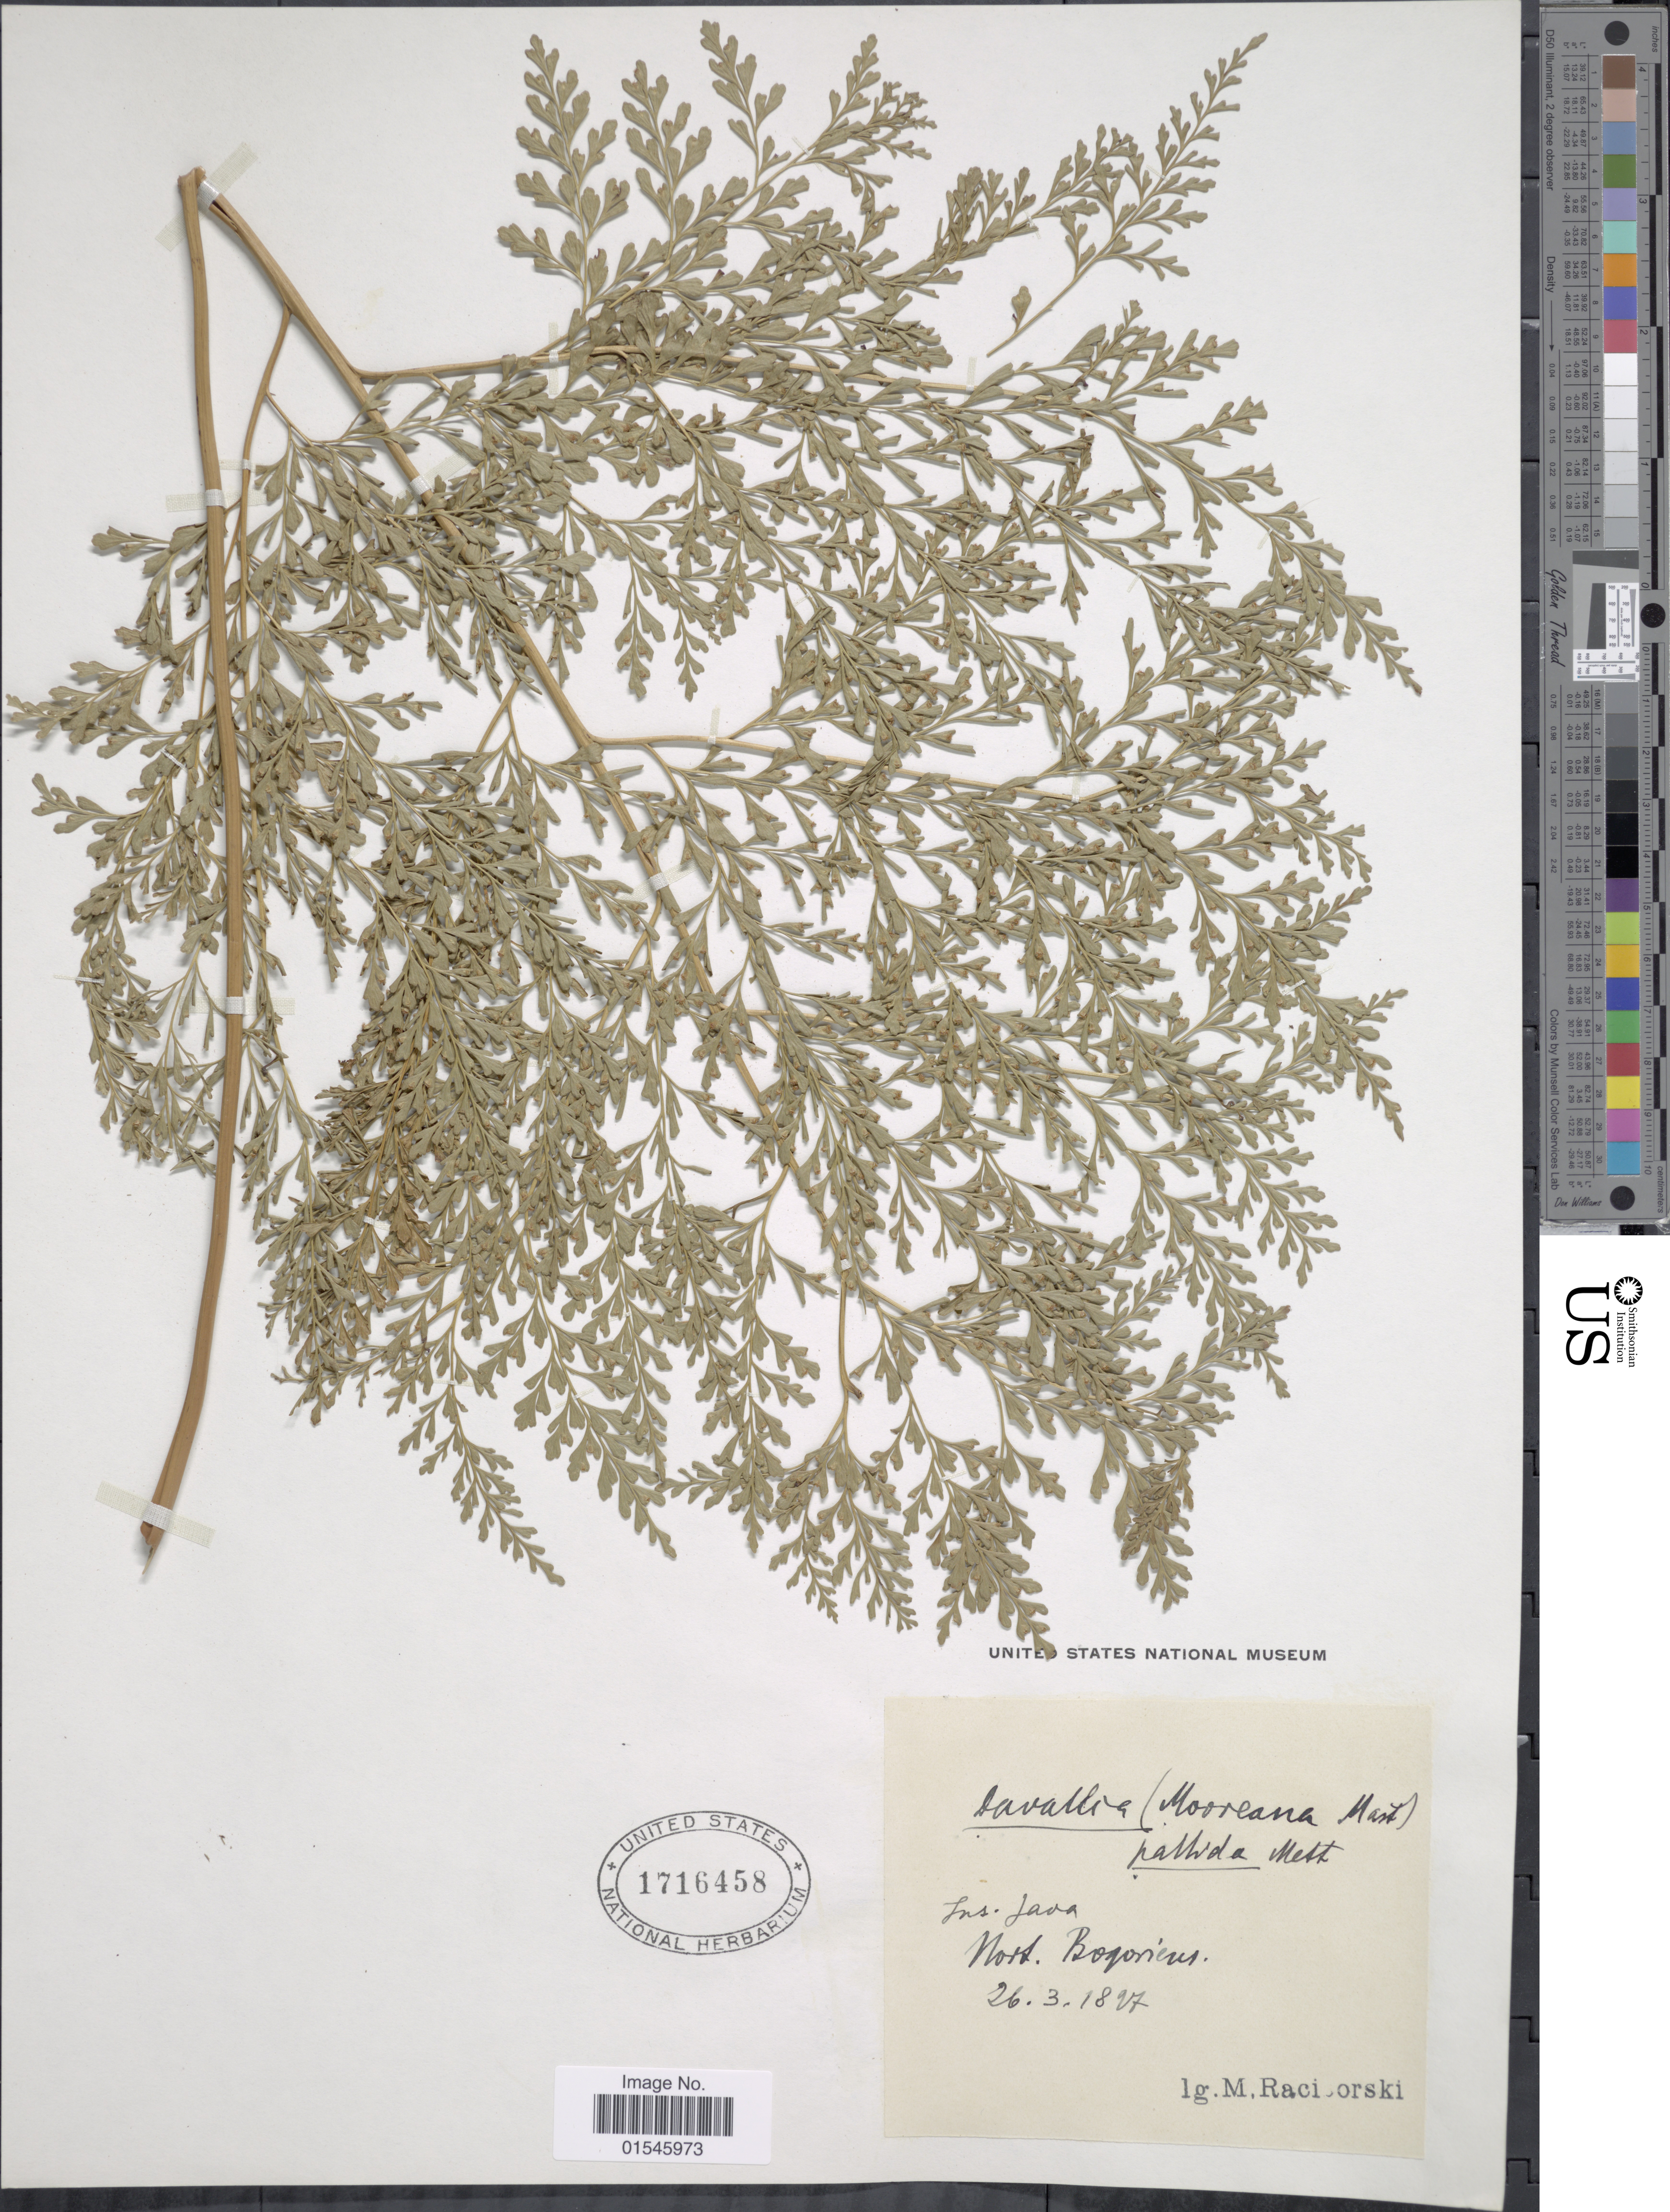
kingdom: Plantae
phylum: Tracheophyta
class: Polypodiopsida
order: Polypodiales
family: Hypodematiaceae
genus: Leucostegia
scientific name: Leucostegia pallida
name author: (Mett. ex Kuhn) Copel.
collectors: M. Raciborski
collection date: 1897-03-26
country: Indonesia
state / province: Java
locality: Ins. Java, Nort. Bogoriens [interpreted]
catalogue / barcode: US 1716458